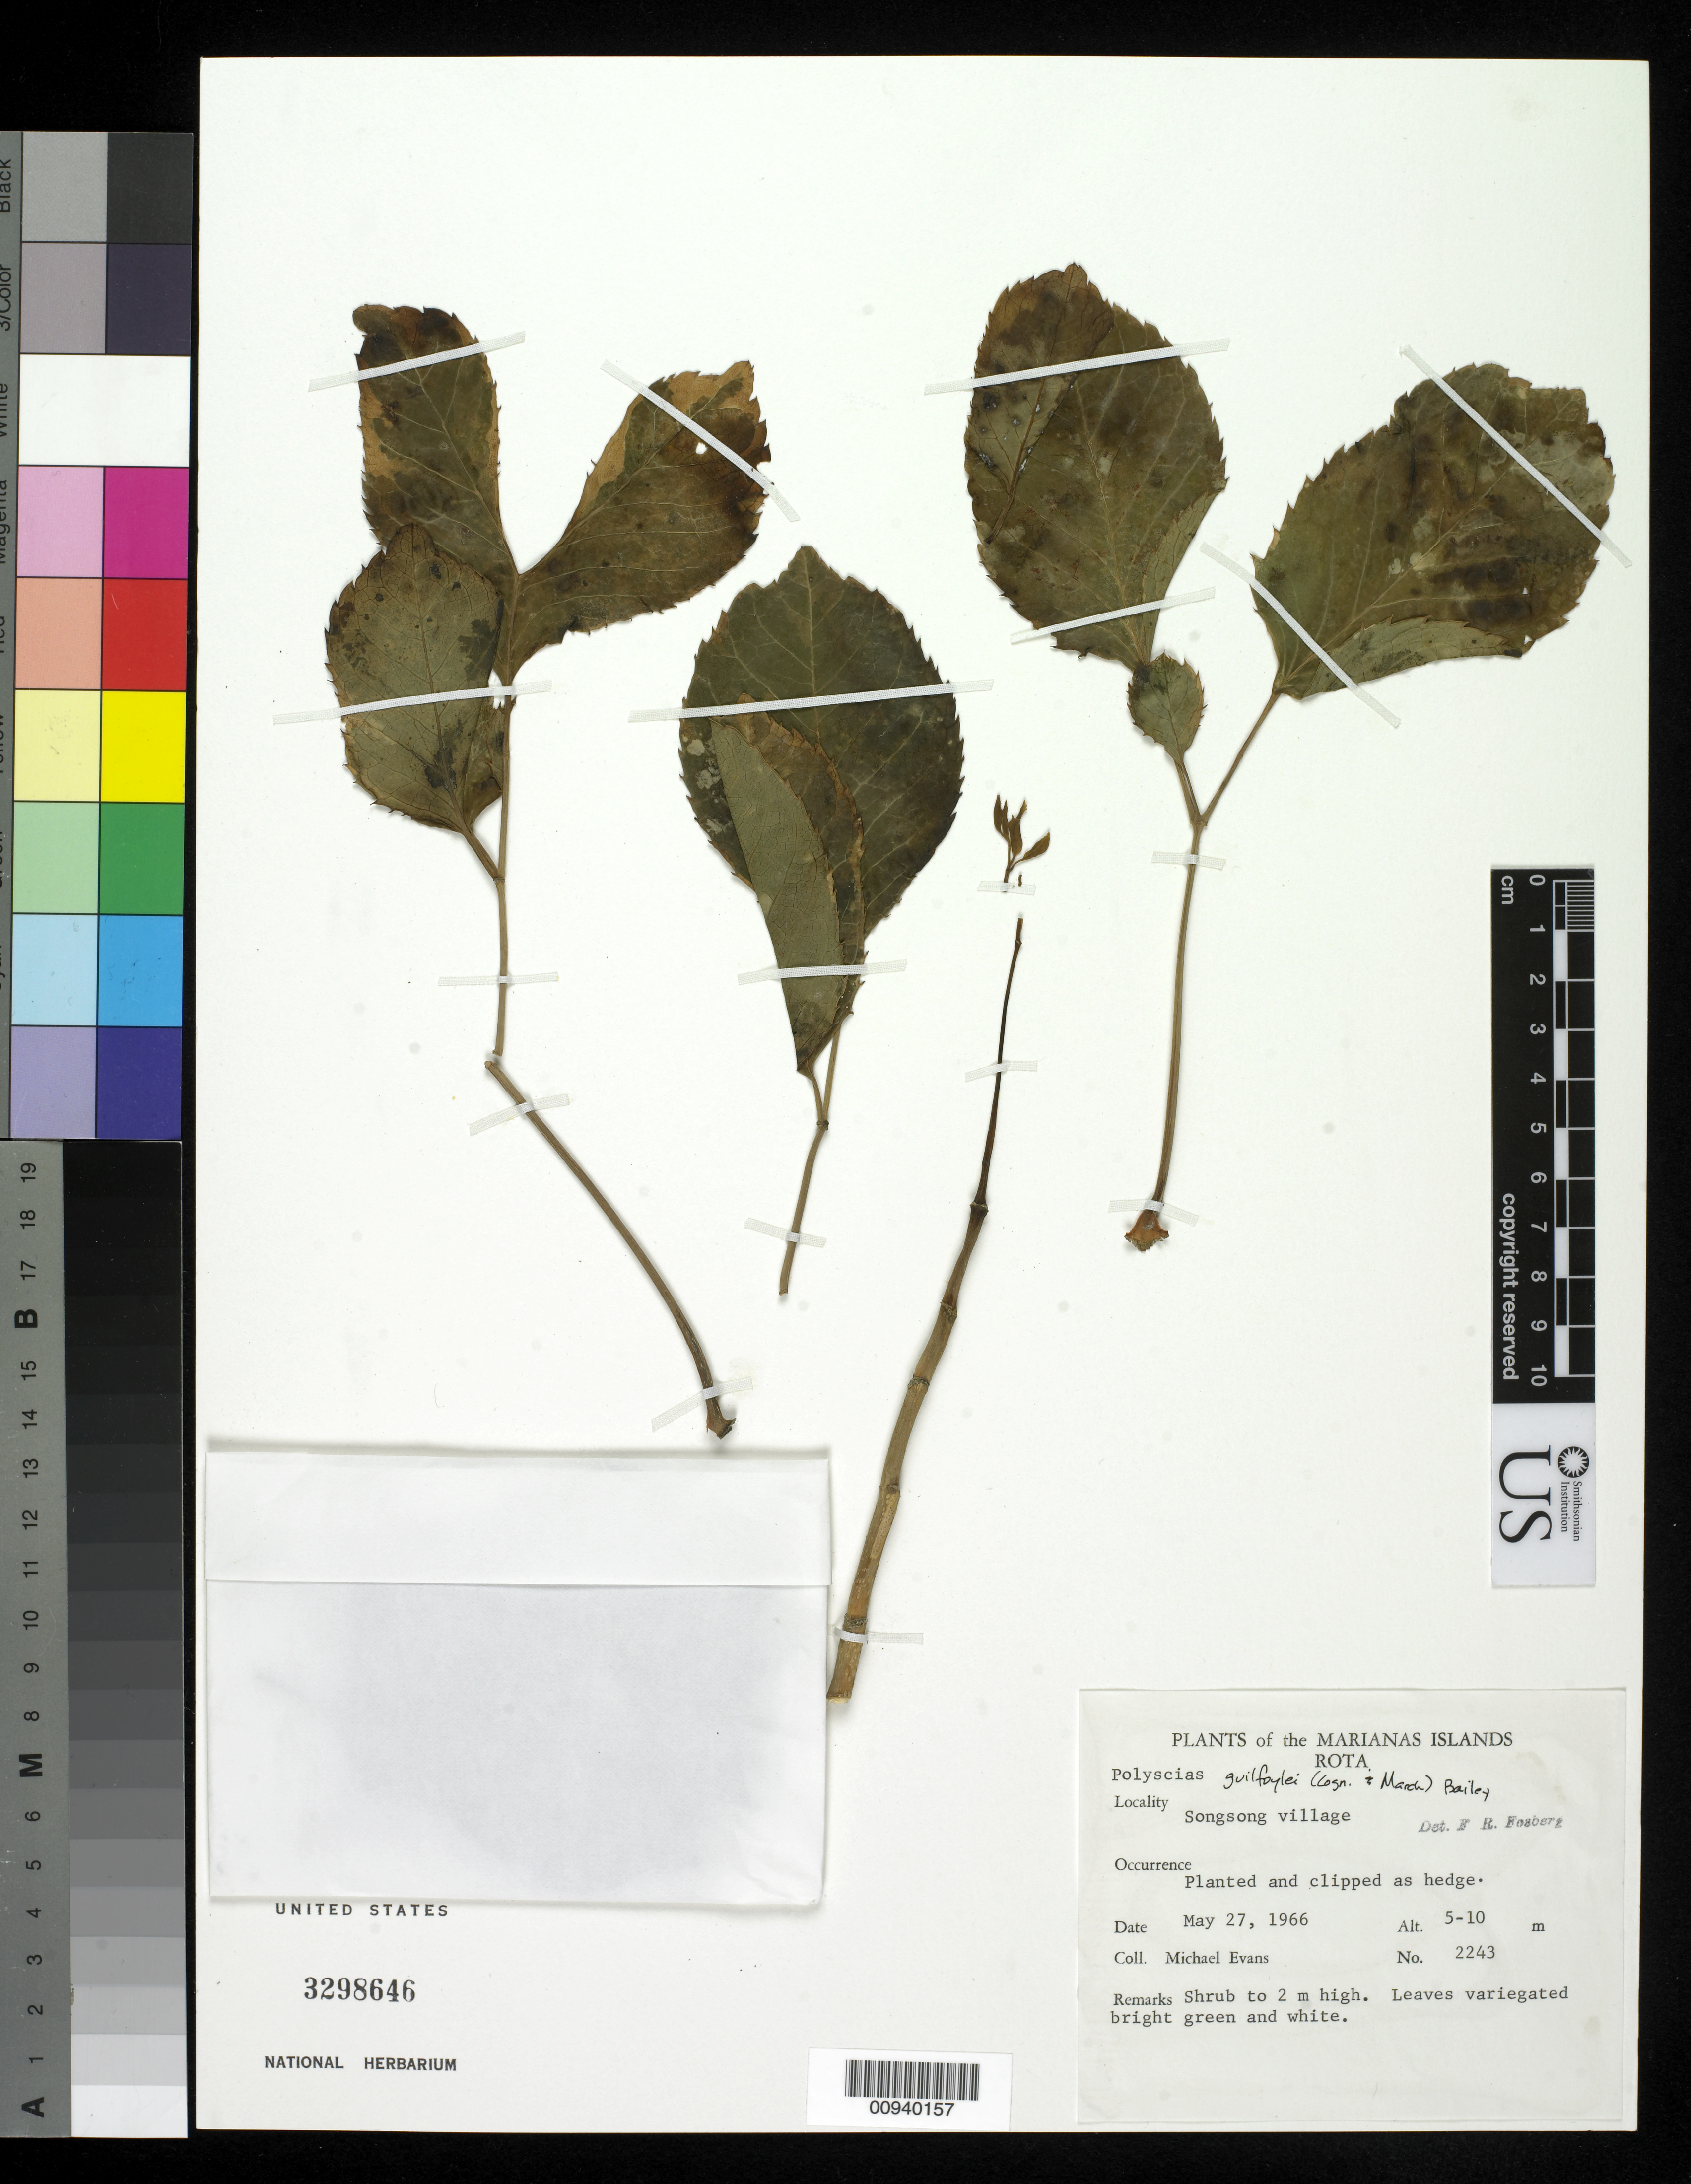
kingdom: Plantae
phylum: Tracheophyta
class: Magnoliopsida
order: Apiales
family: Araliaceae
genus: Polyscias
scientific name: Polyscias guilfoylei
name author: (W. Bull) L.H. Bailey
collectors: M. Evans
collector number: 2243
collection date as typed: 27 May 1966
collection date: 1966-05-27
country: Northern Mariana Islands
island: Rota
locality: Songsong Village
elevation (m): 5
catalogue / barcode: US 3298646